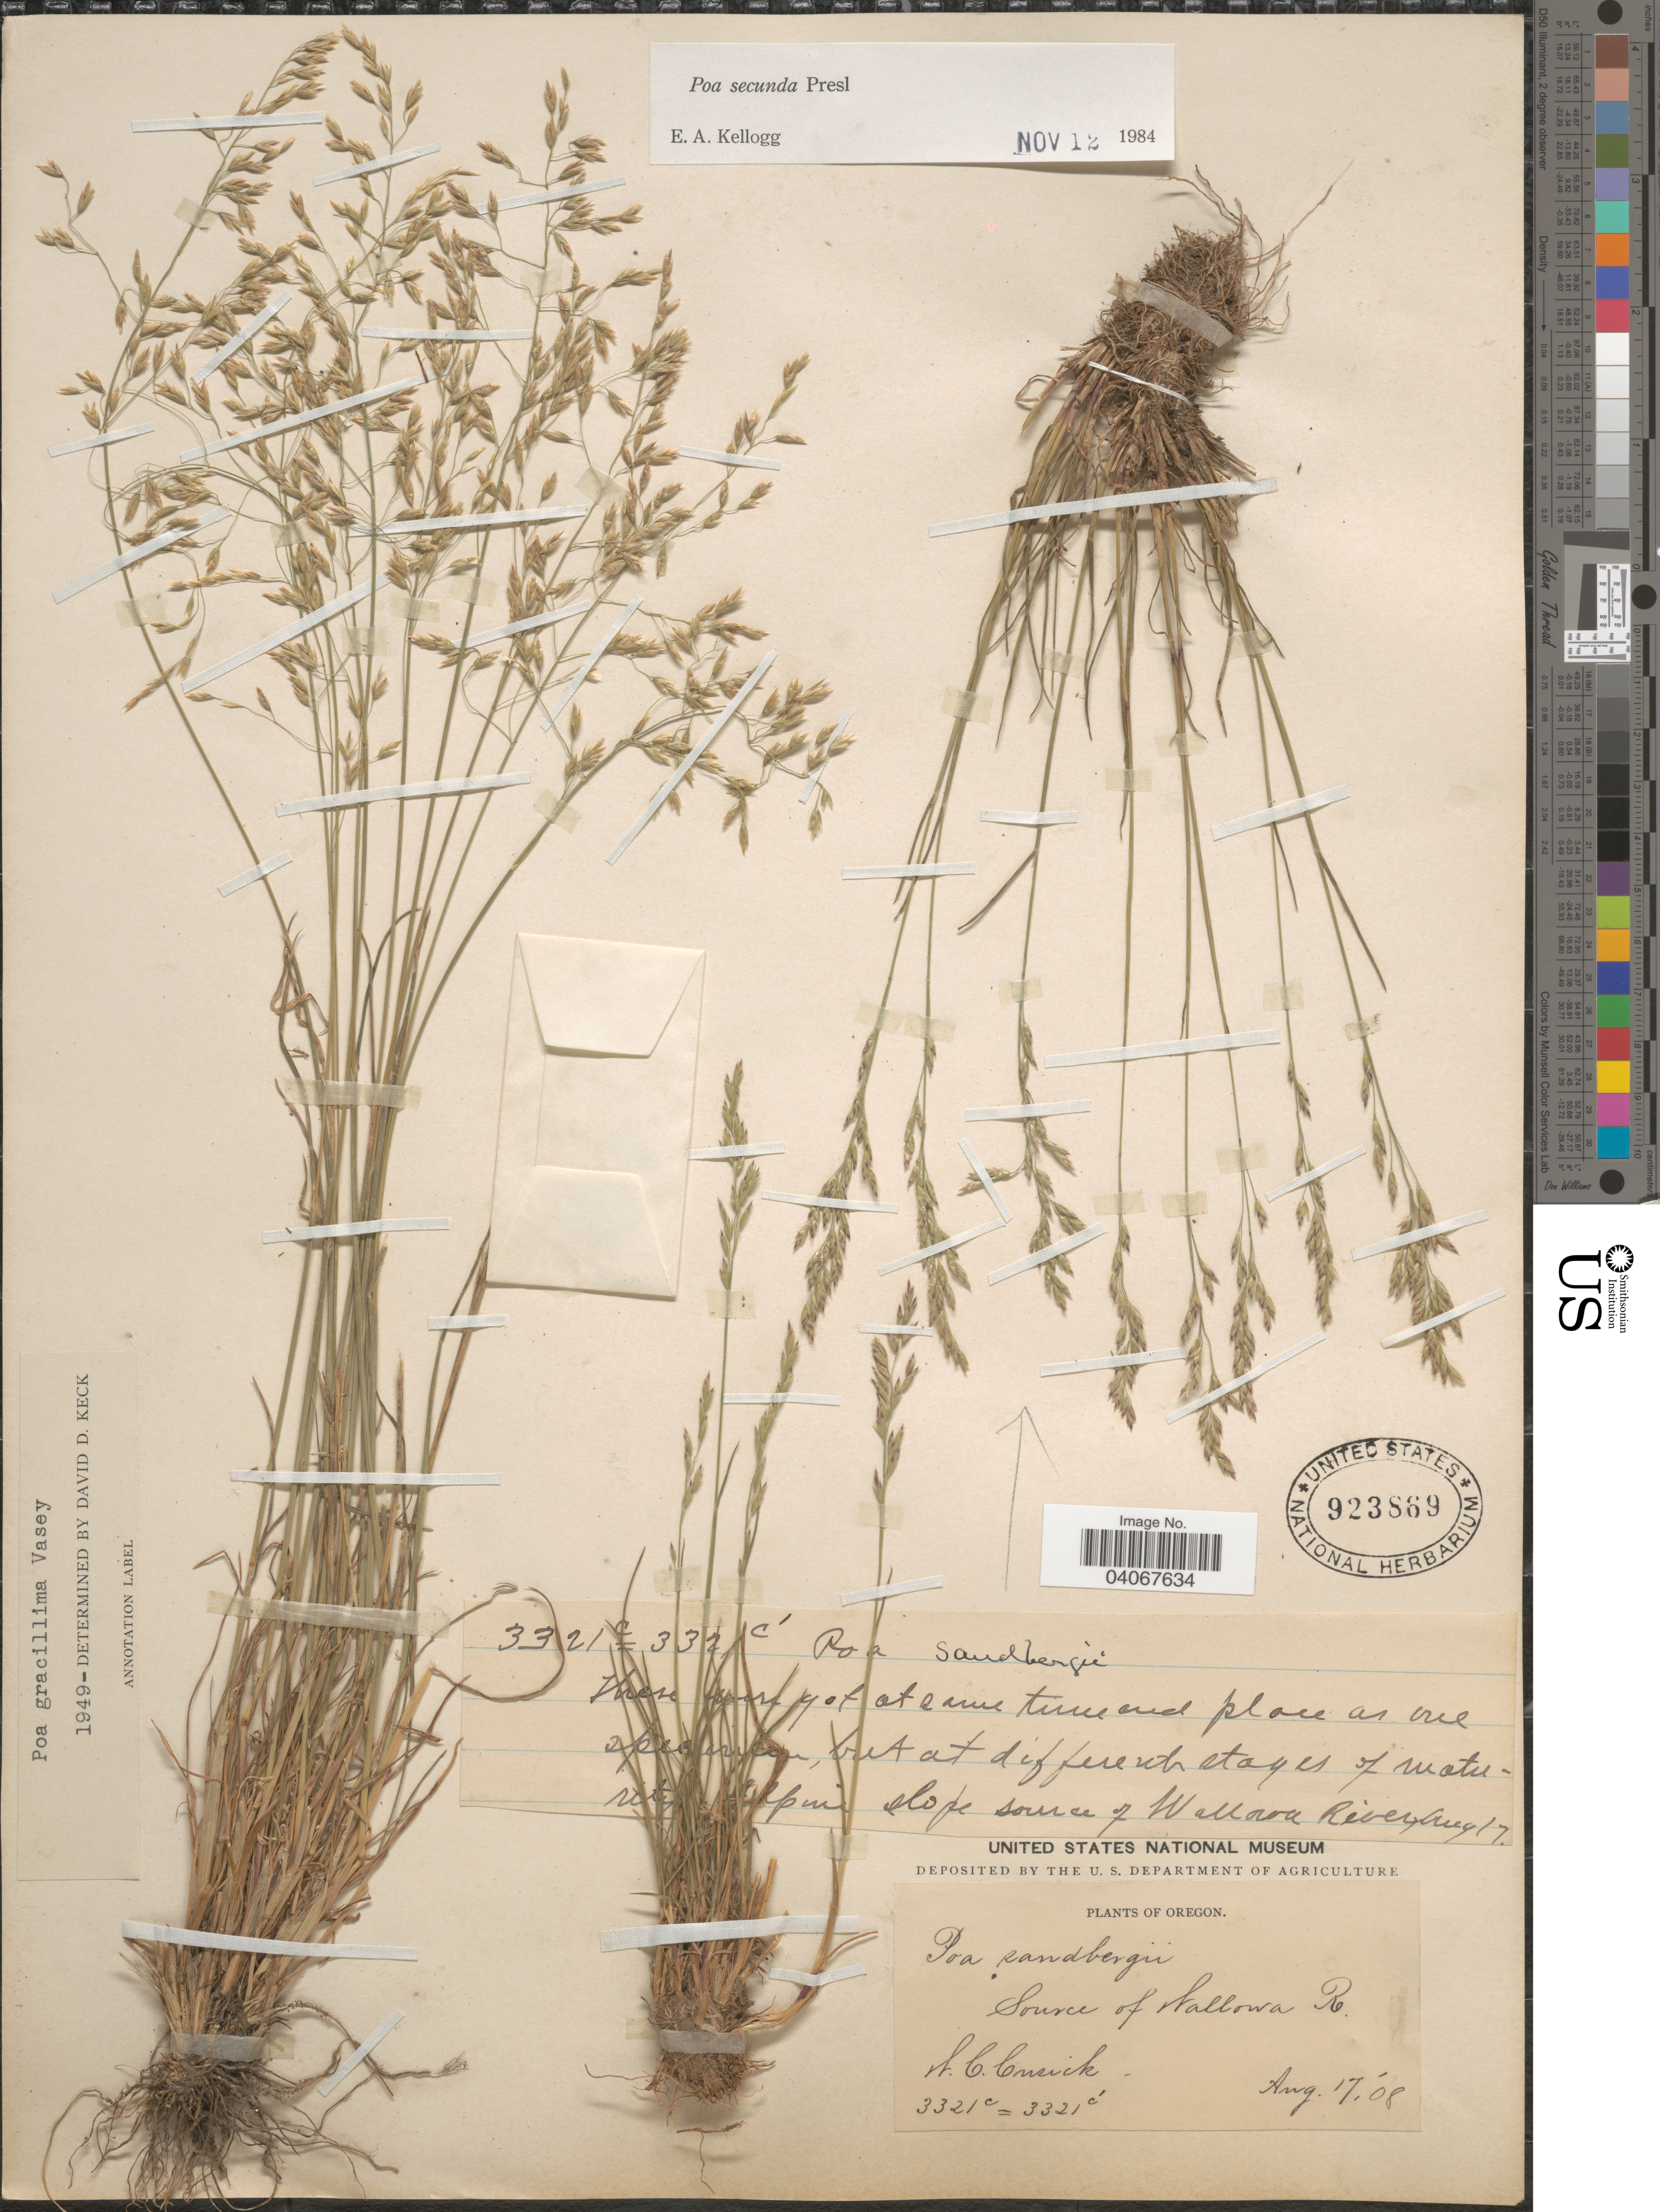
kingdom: Plantae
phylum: Tracheophyta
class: Liliopsida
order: Poales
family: Poaceae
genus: Poa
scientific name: Poa secunda subsp. secunda var. secunda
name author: J. Presl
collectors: W. C. Cusick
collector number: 3321c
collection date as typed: Transcribed d/m/y: 17/8/8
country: United States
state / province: Oregon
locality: Source of Wallowa River.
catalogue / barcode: US 923869